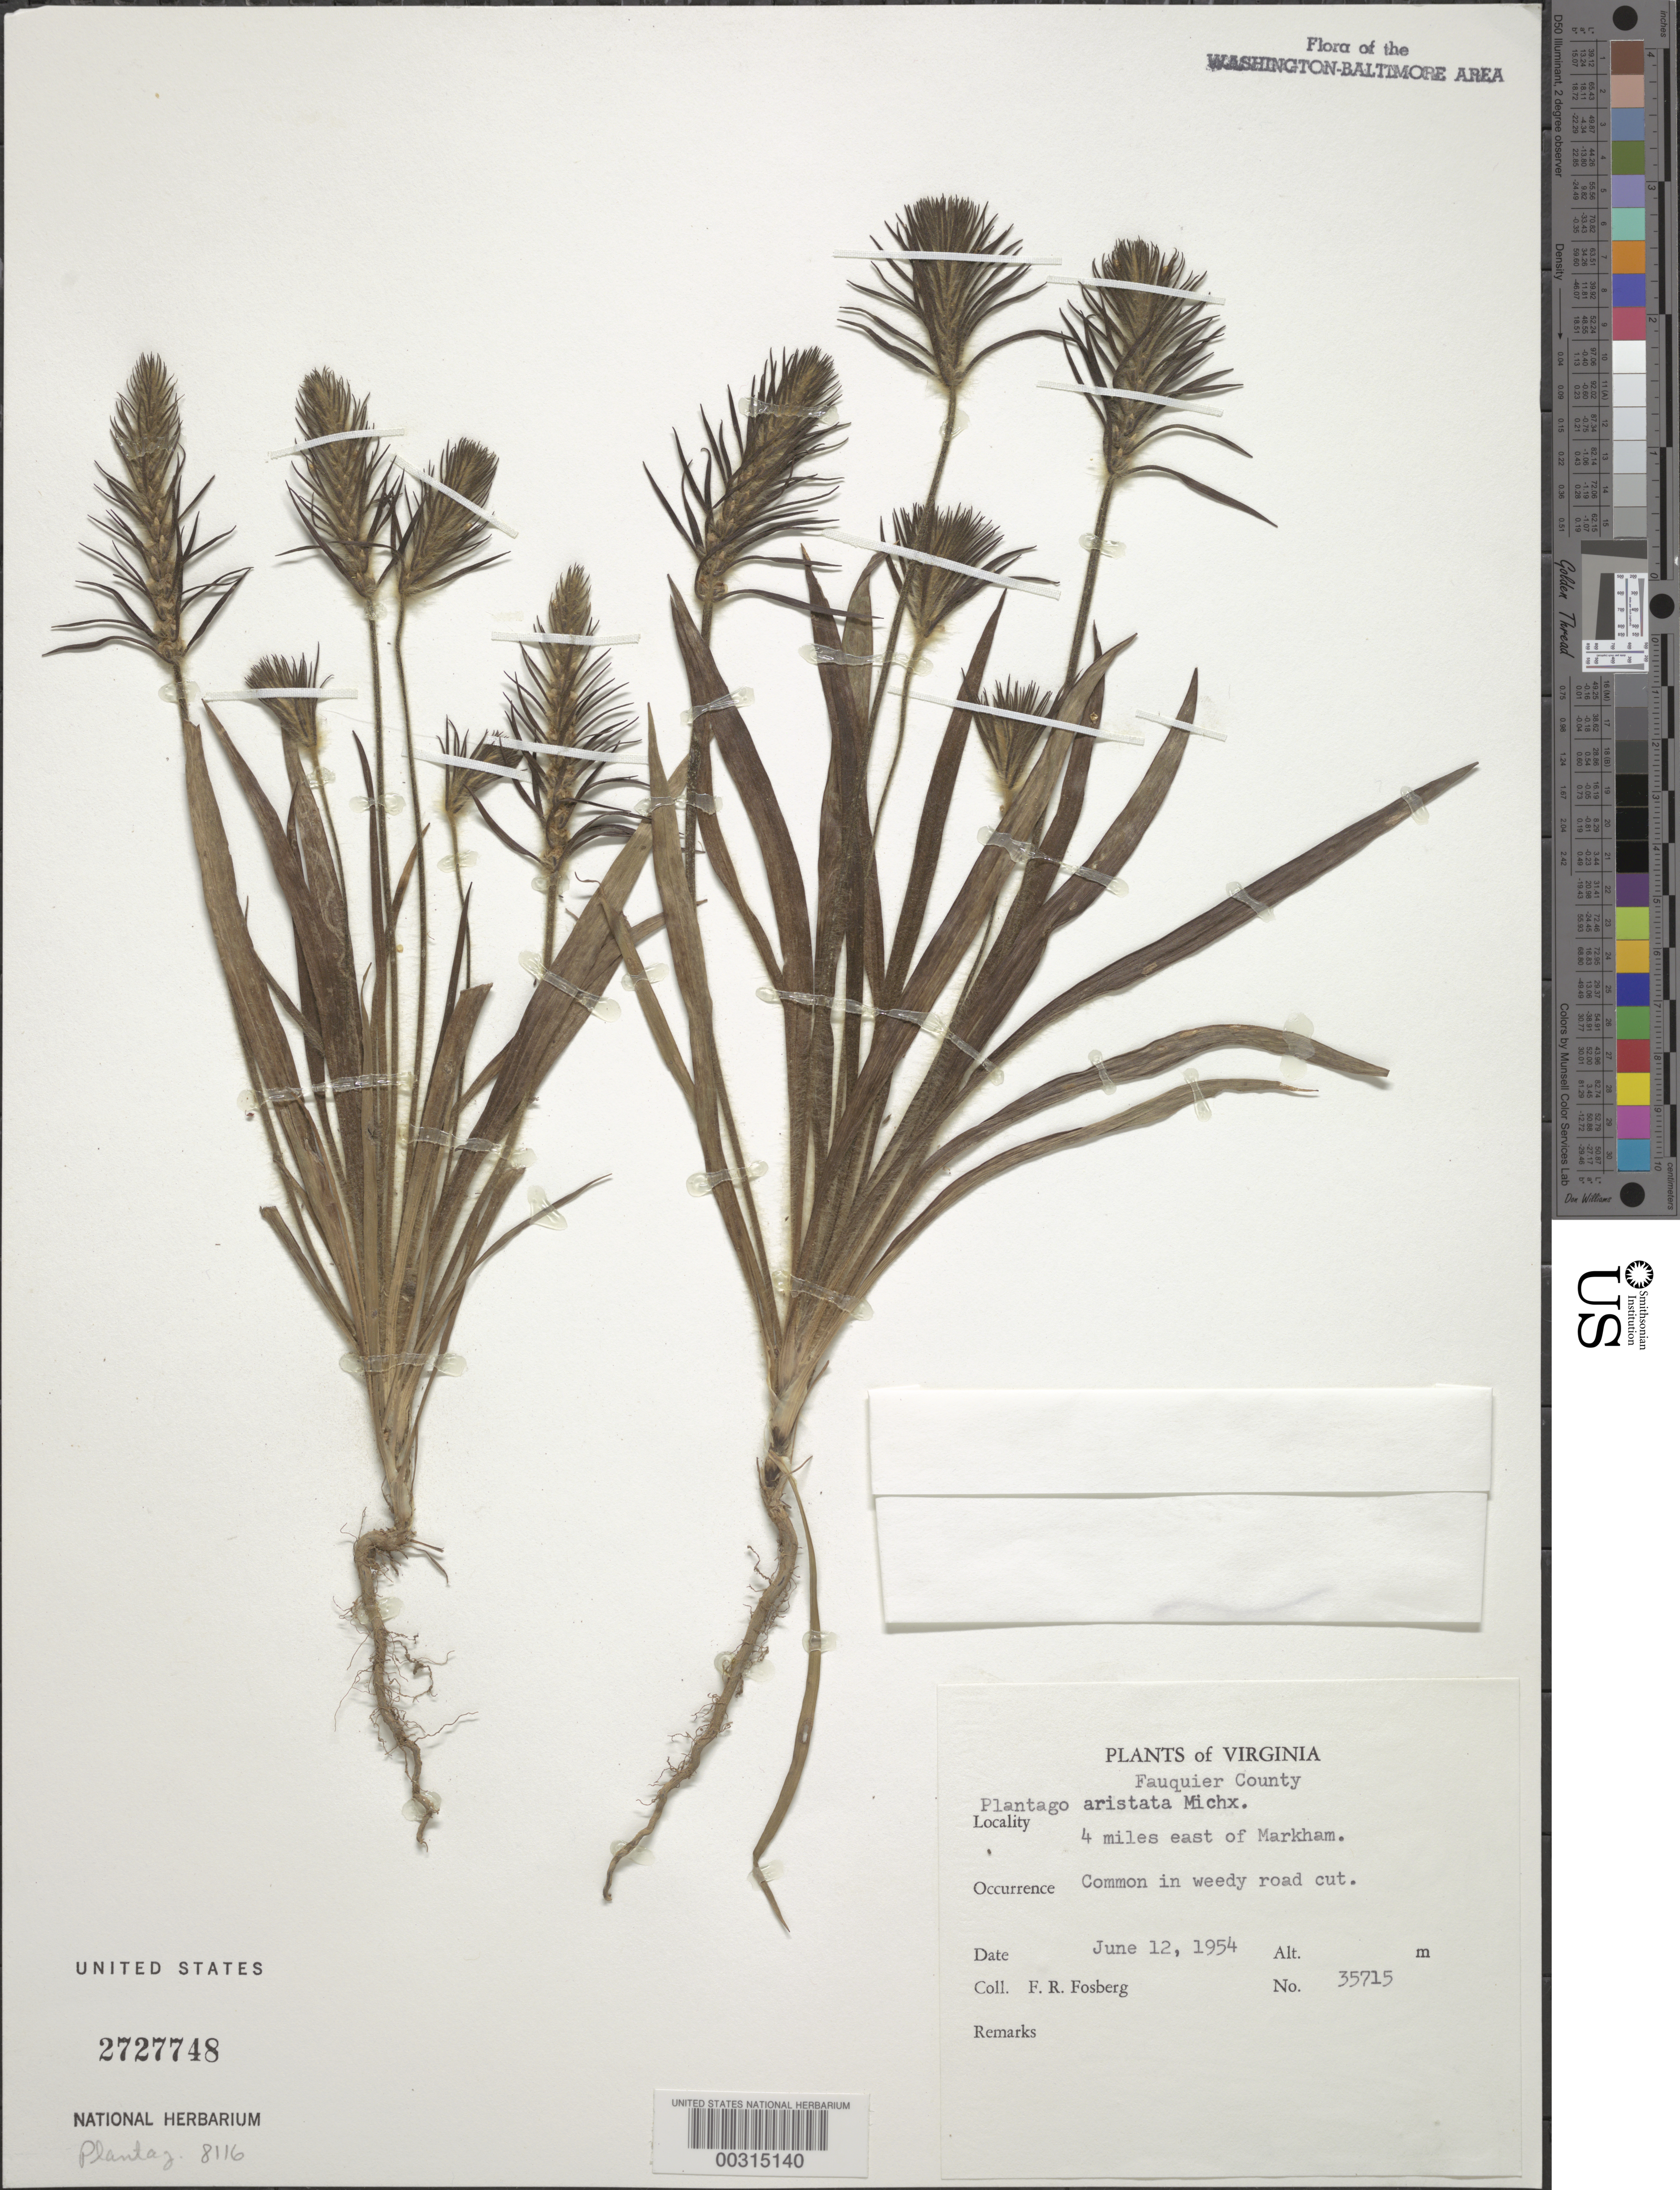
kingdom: Plantae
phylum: Tracheophyta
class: Magnoliopsida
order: Lamiales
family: Plantaginaceae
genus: Plantago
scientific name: Plantago aristata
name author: Michx.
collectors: F. R. Fosberg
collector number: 35715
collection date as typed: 12 Jun 1954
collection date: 1954-06-12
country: United States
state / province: Virginia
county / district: Fauquier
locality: E of Markham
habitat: In weedy road cut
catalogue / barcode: US 2727748